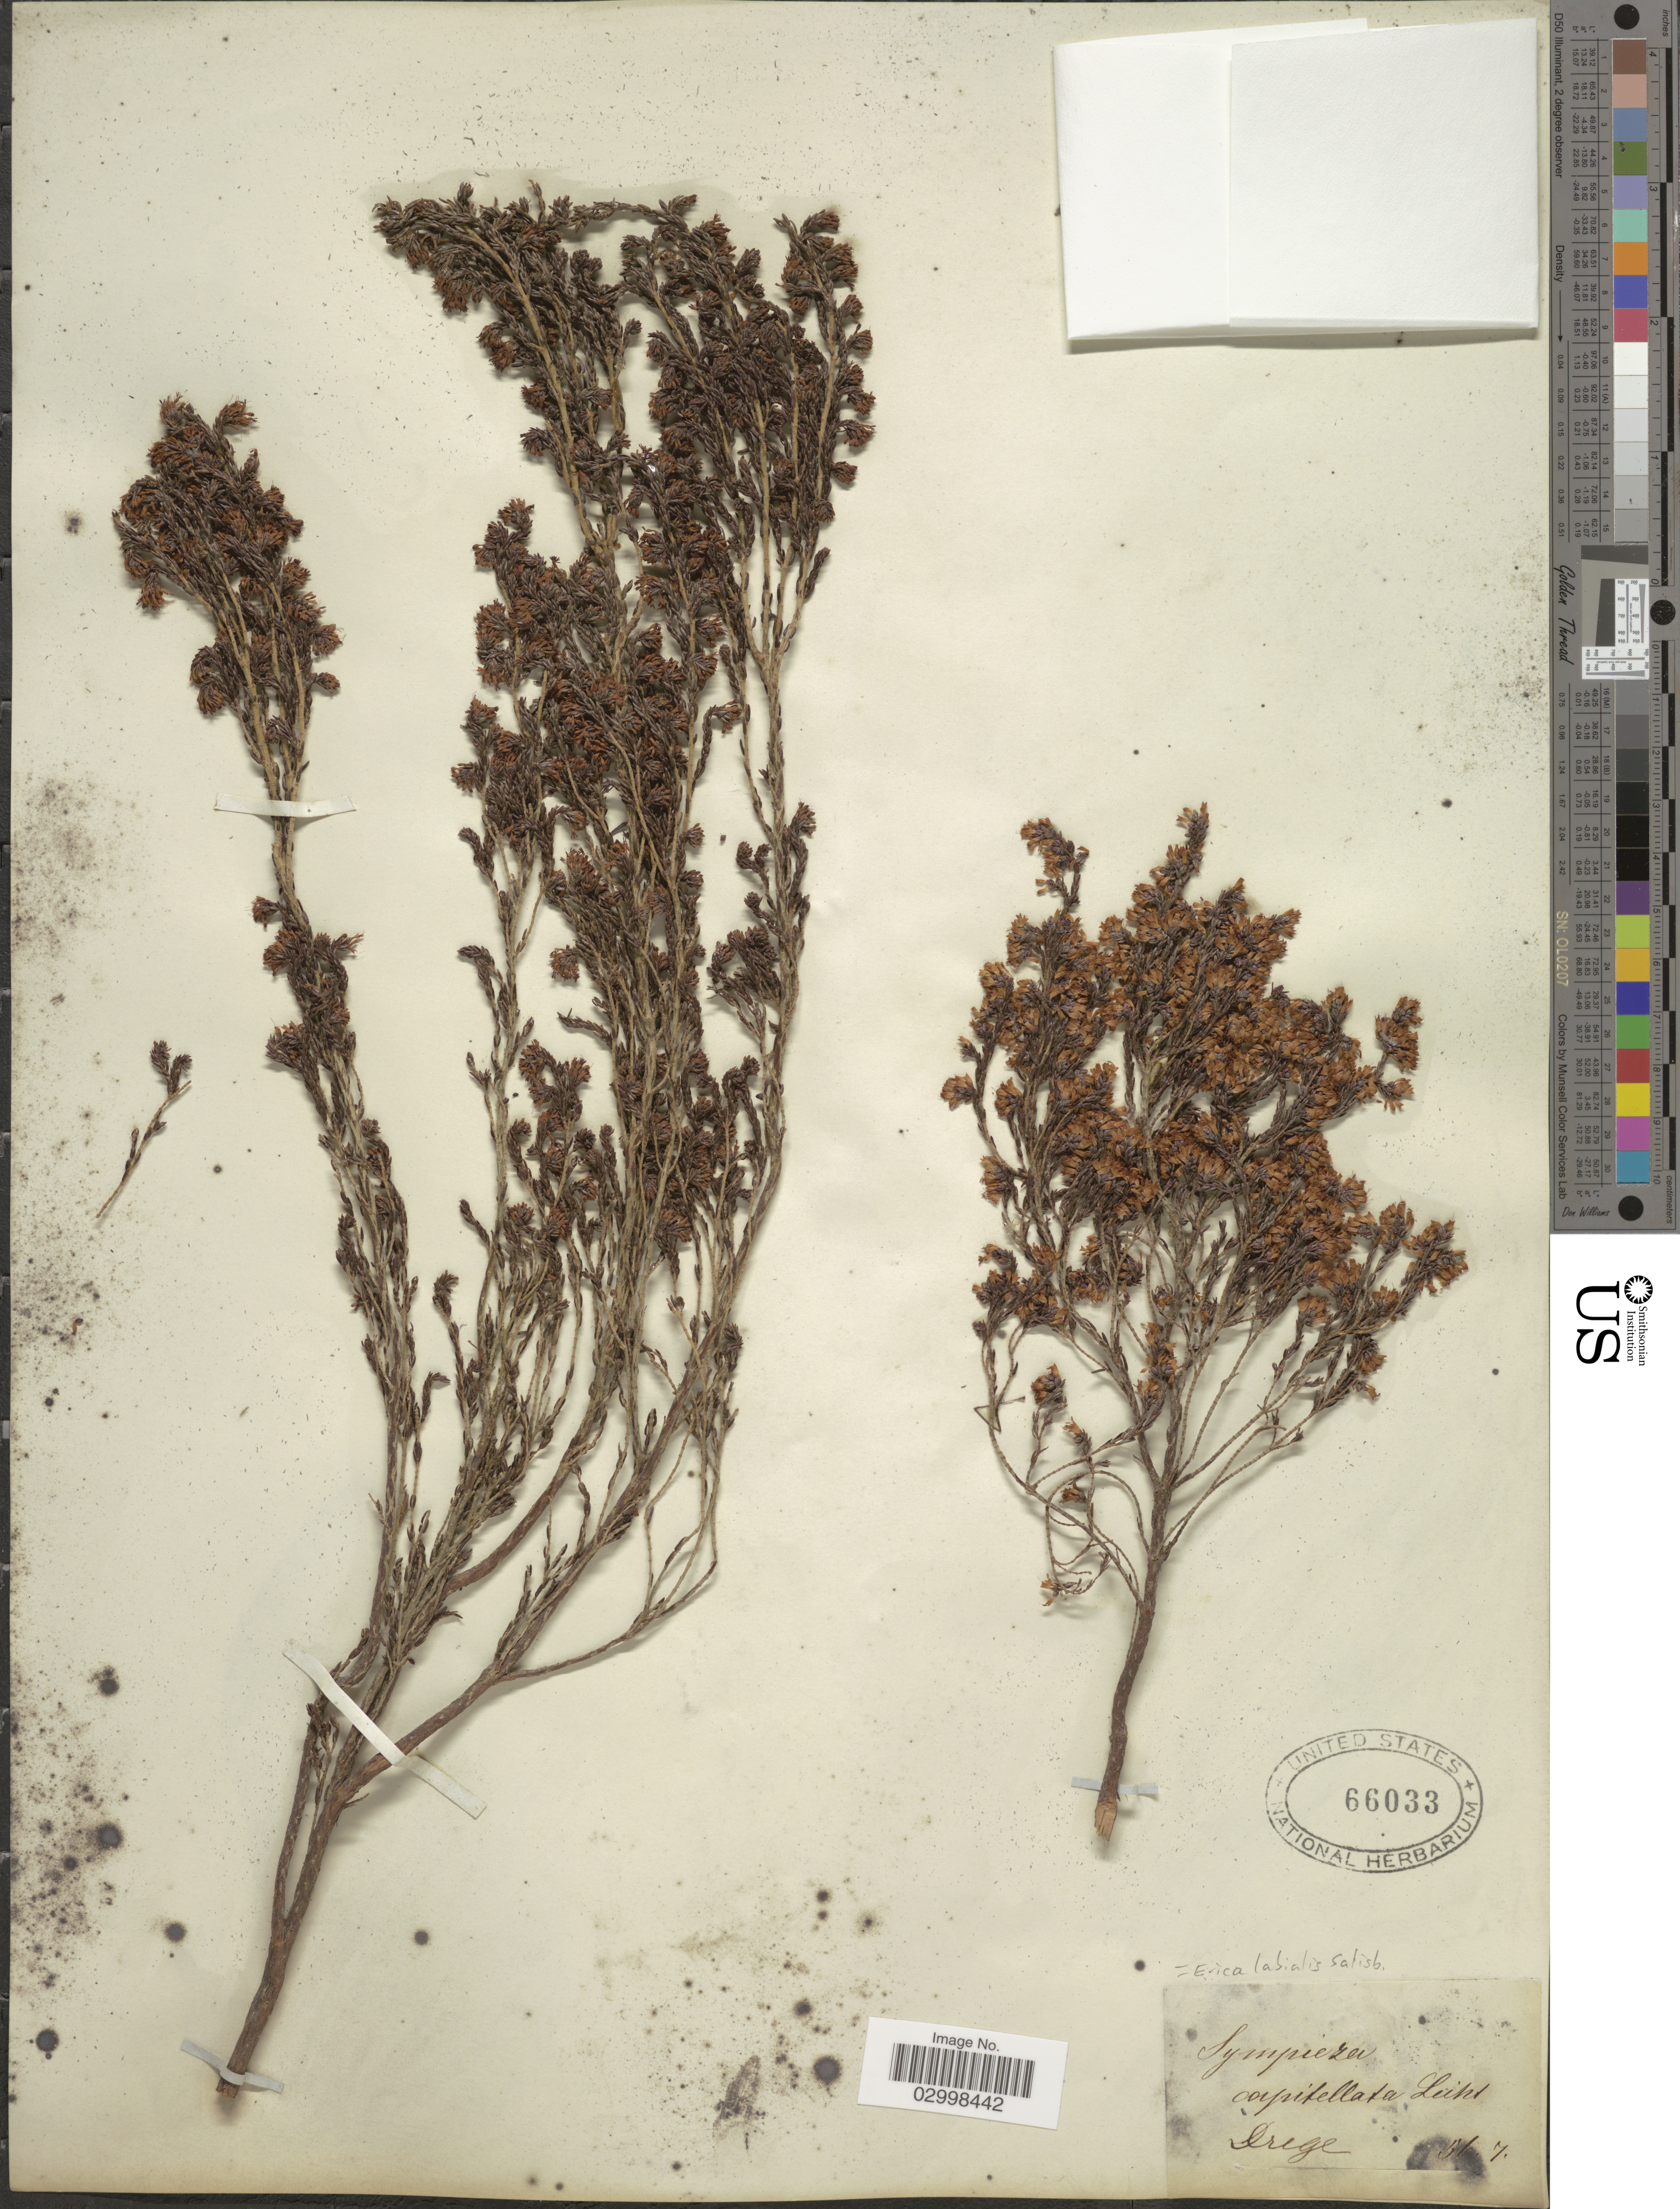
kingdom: Plantae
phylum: Tracheophyta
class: Magnoliopsida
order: Ericales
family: Ericaceae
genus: Erica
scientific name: Erica labialis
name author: Salisb.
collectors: Drege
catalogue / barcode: US 66033